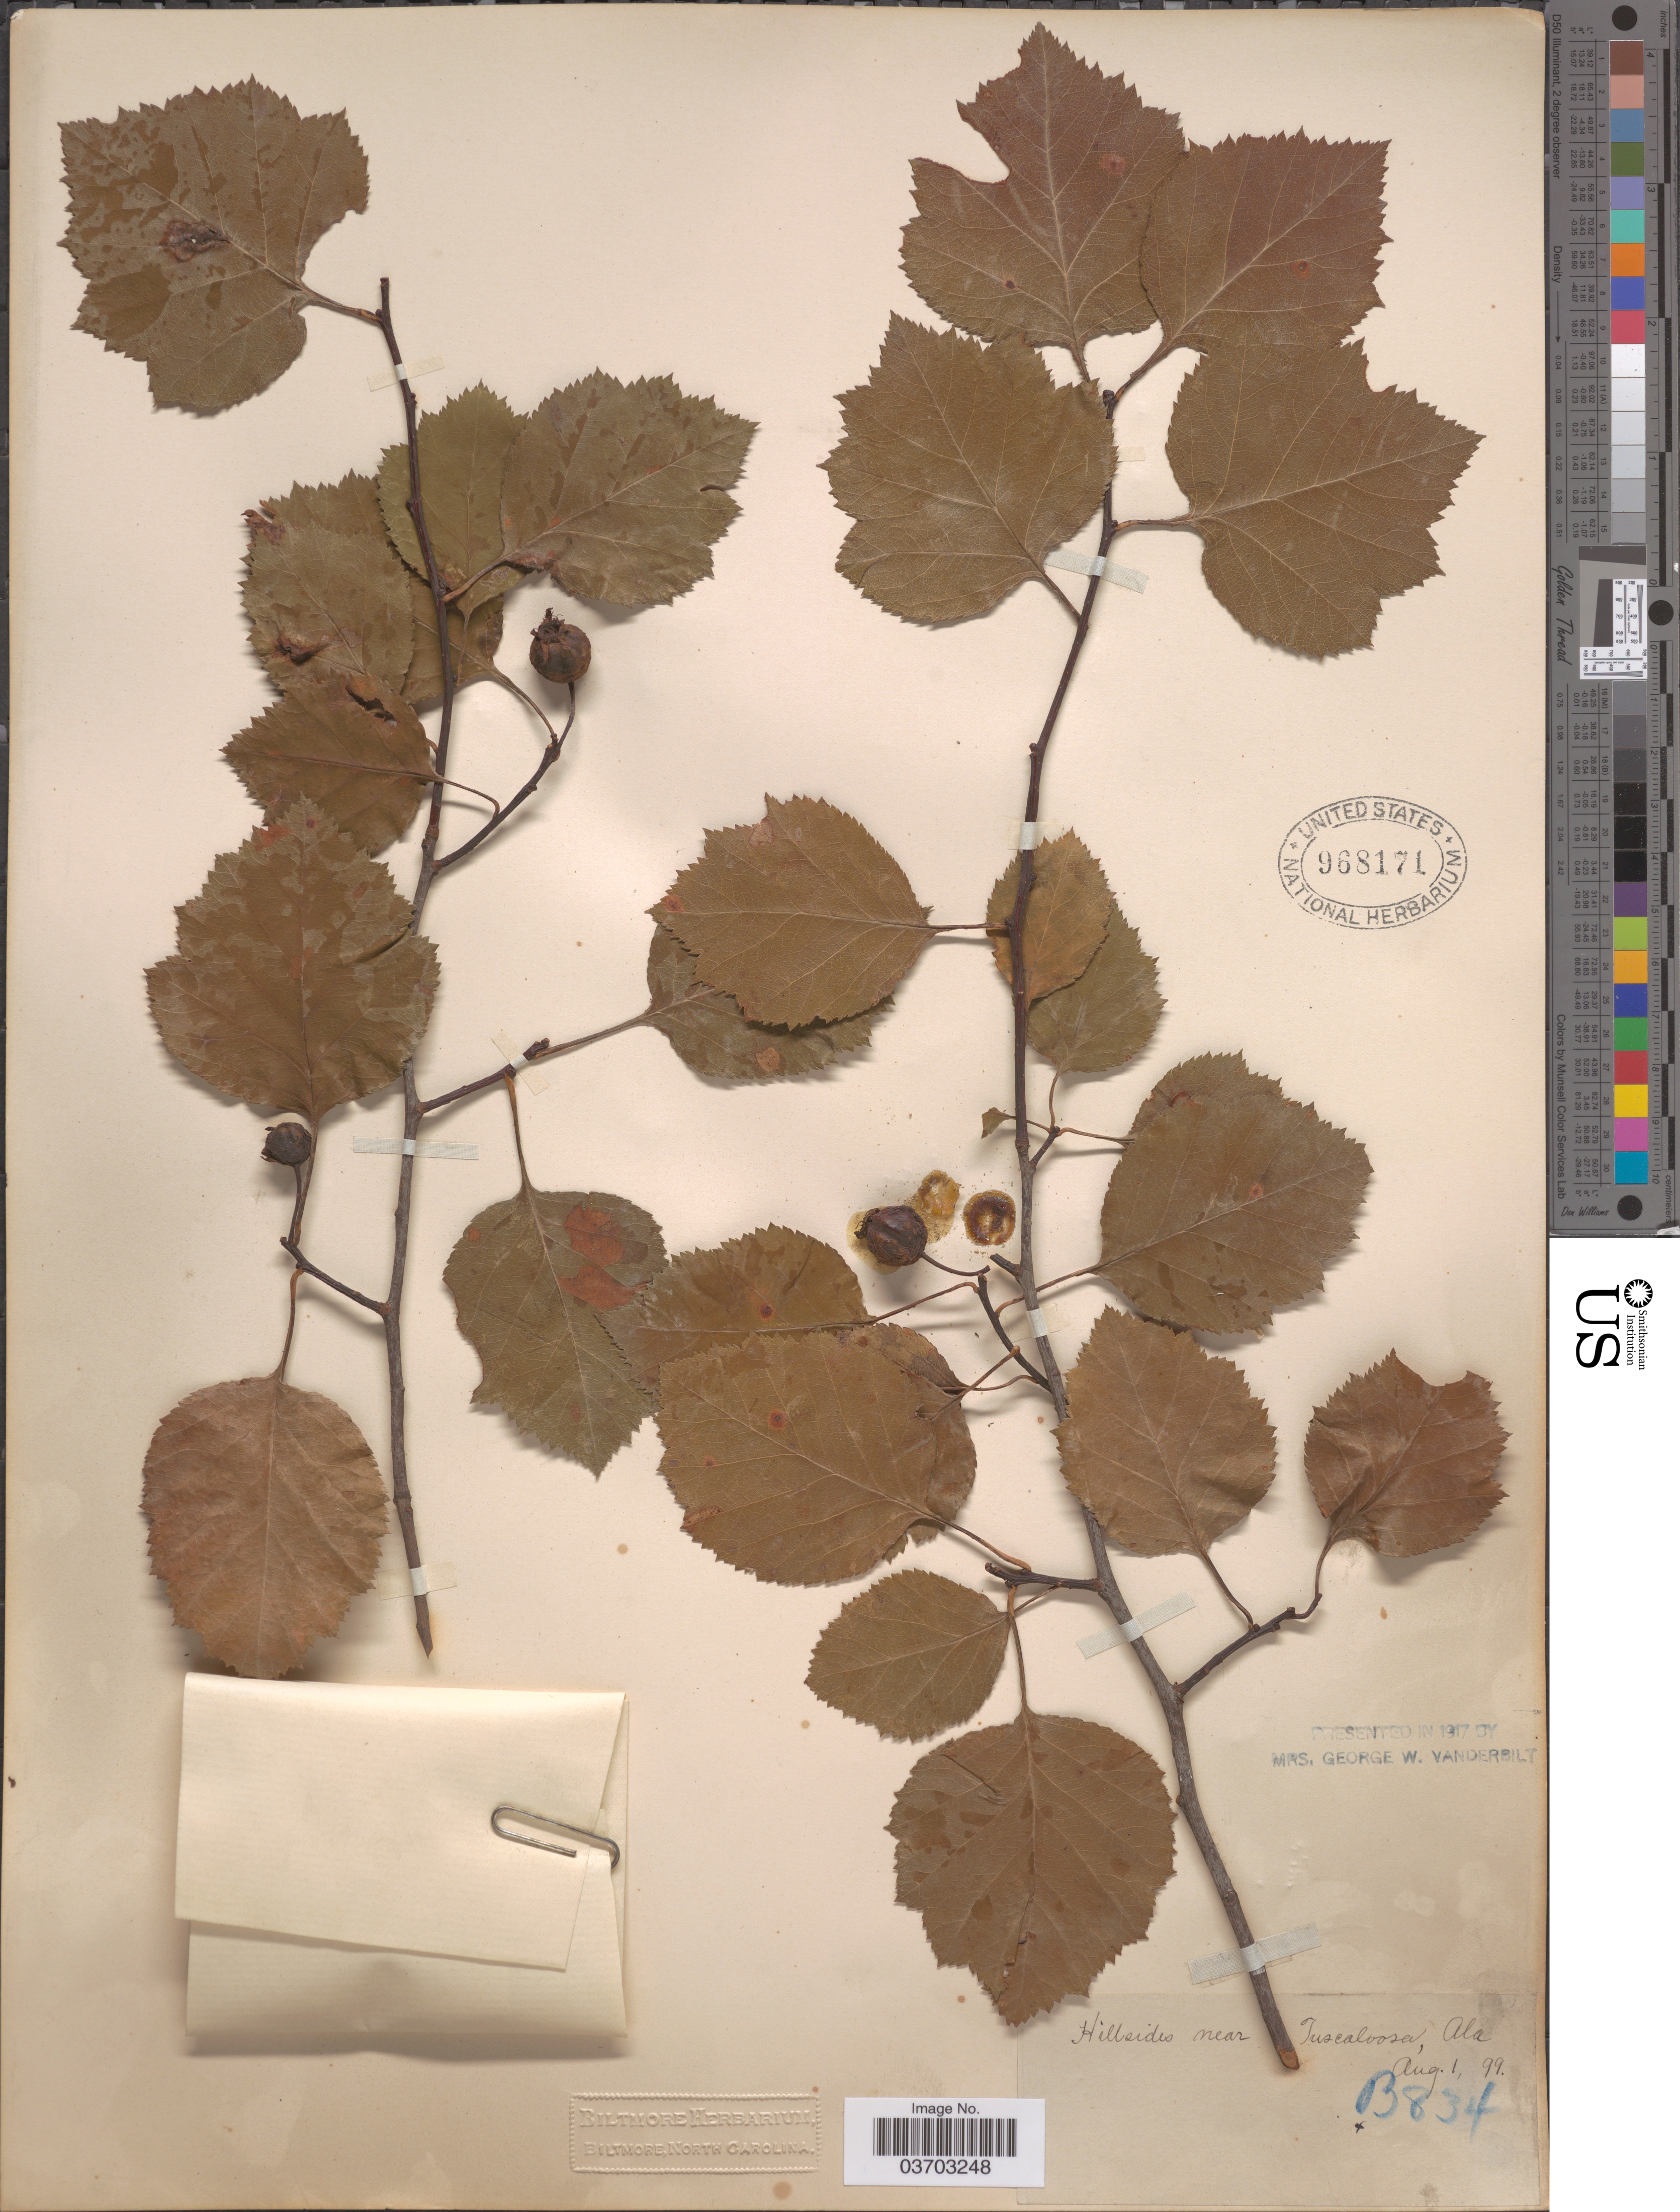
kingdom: Plantae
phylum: Tracheophyta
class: Magnoliopsida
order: Rosales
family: Rosaceae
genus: Crataegus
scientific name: Crataegus sp.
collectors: ex herb. Biltmore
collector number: B834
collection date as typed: Transcribed d/m/y: 1/8/99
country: United States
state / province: Alabama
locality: Hillsides near Tuscaloosa.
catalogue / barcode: US 968171